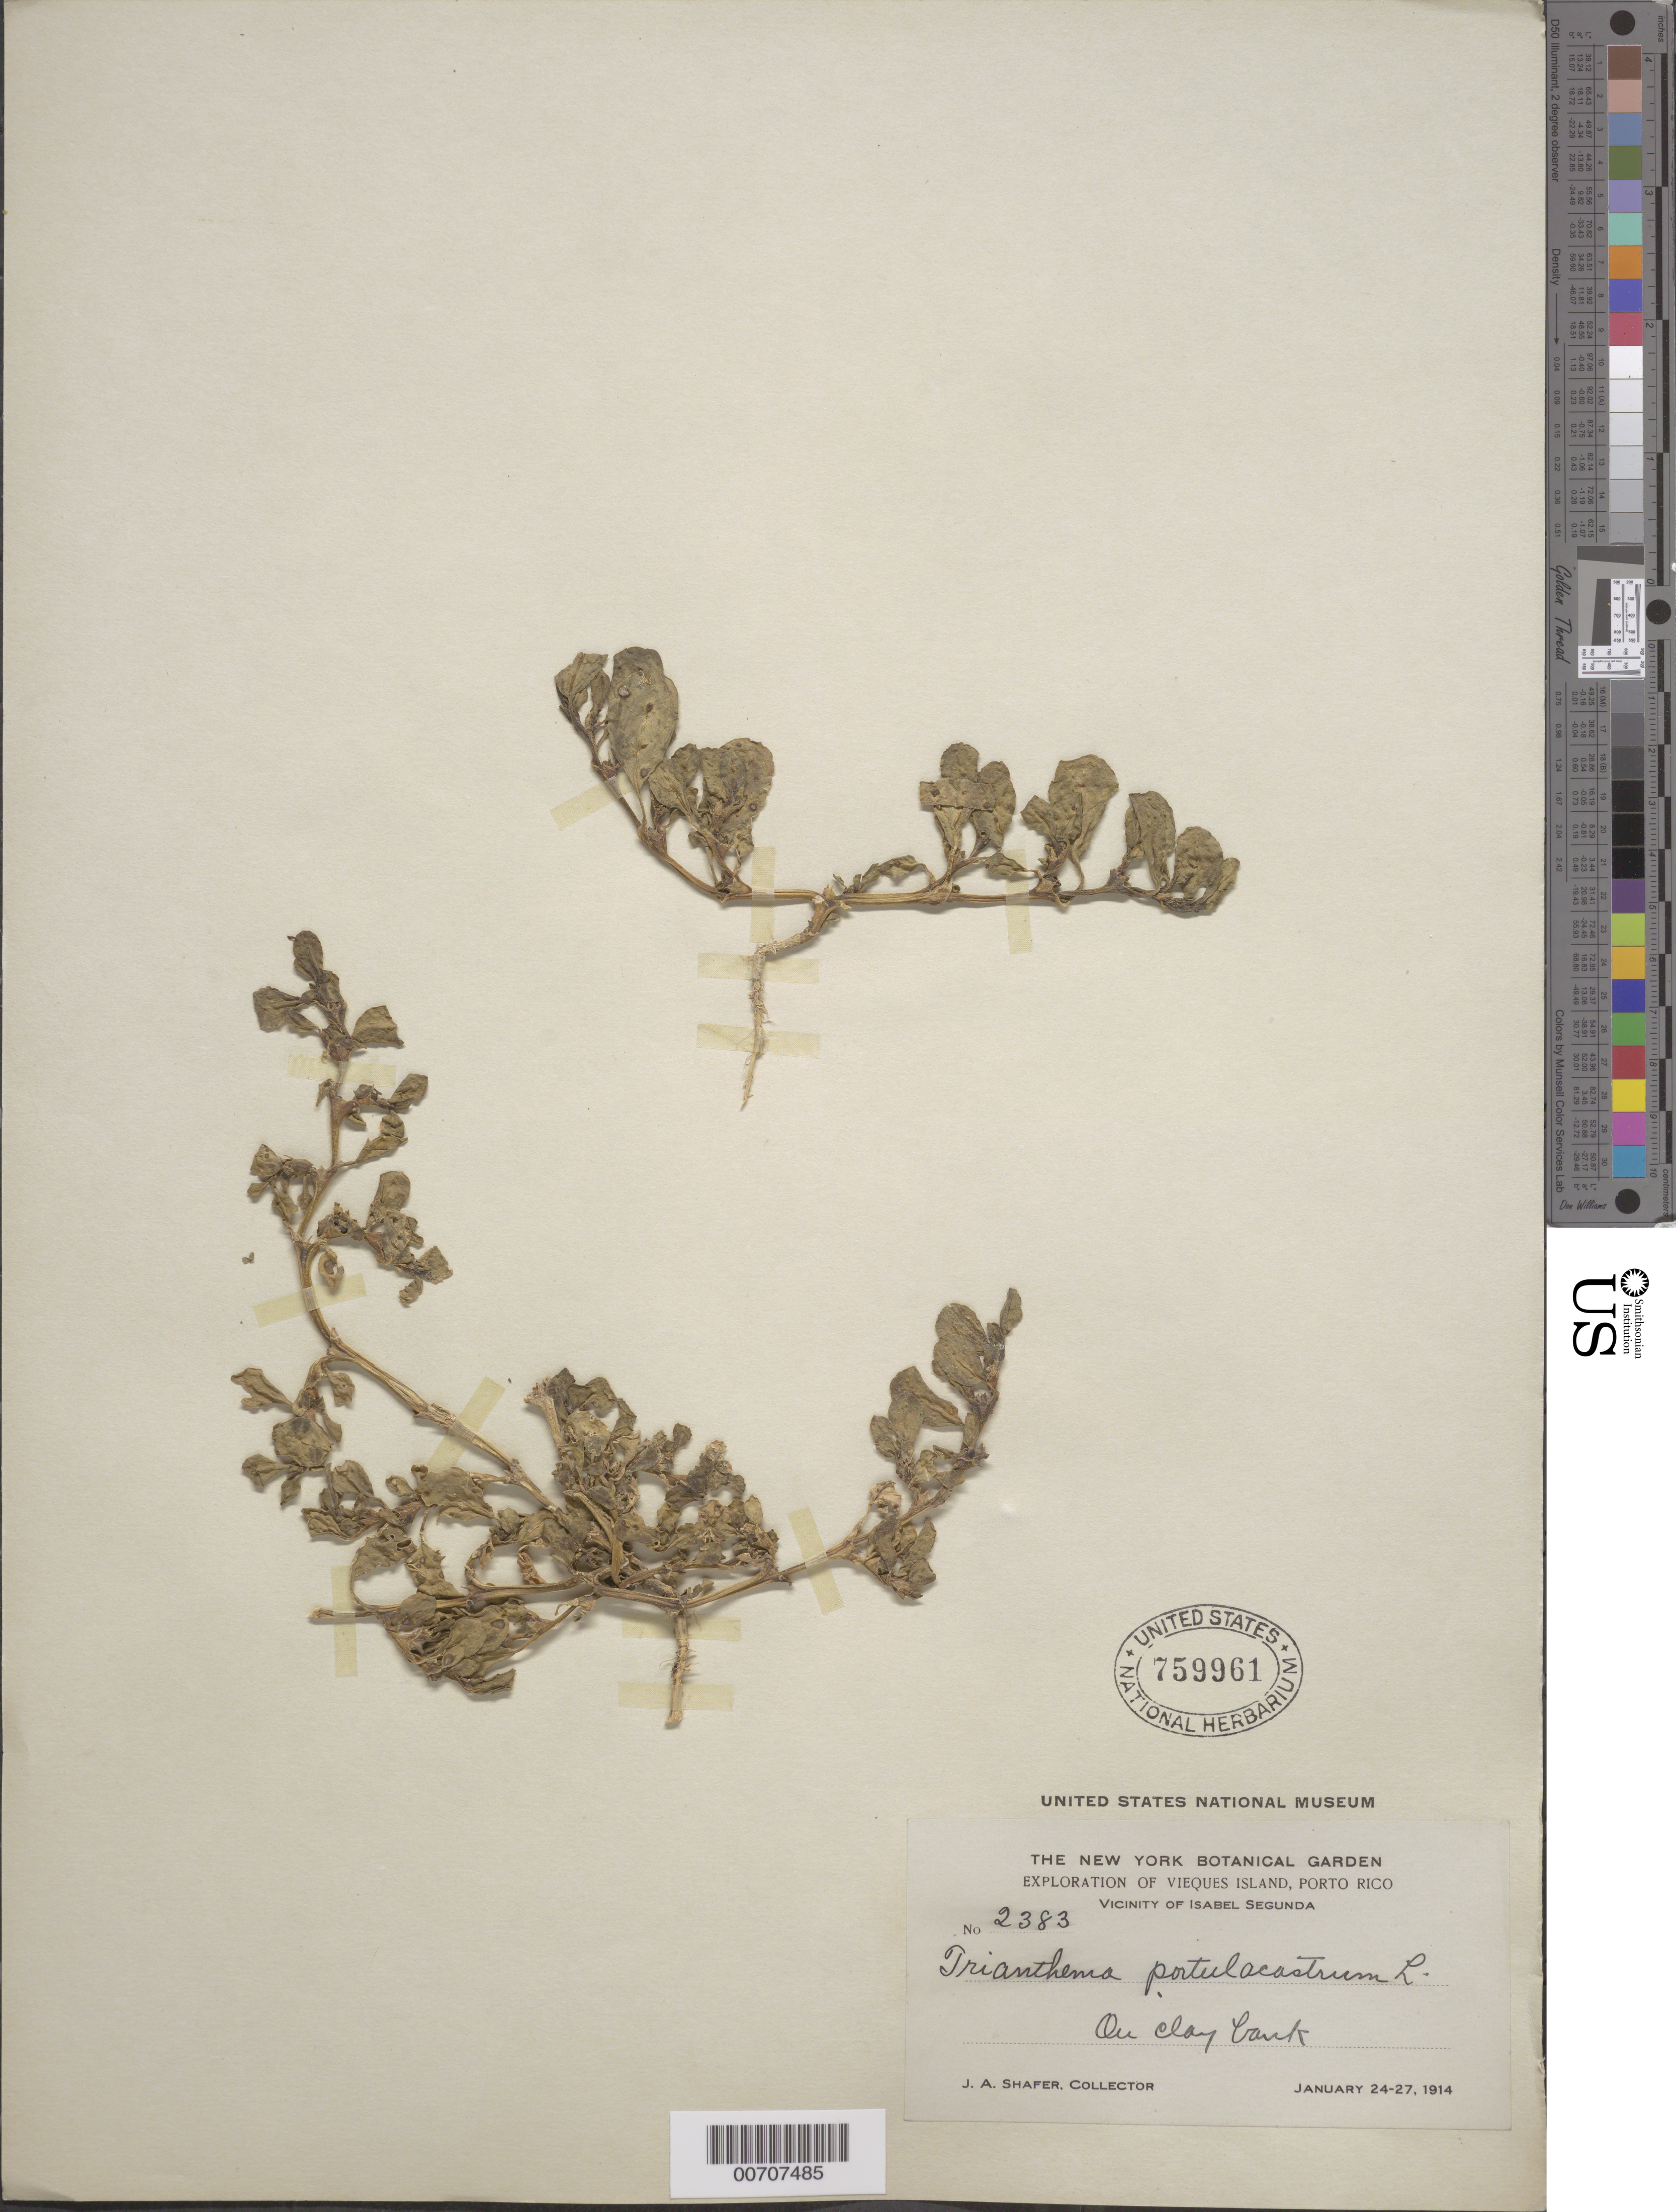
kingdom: Plantae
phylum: Tracheophyta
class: Magnoliopsida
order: Caryophyllales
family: Aizoaceae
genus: Trianthema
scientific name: Trianthema portulacastrum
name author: L.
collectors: J. A. Shafer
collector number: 2383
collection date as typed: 24 Jan 1914 to 27 Jan 1914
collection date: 1914-01-24/1914-01-27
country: Puerto Rico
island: Vieques Island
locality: Isabel Segunda, vic of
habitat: On clay bank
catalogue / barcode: US 759961